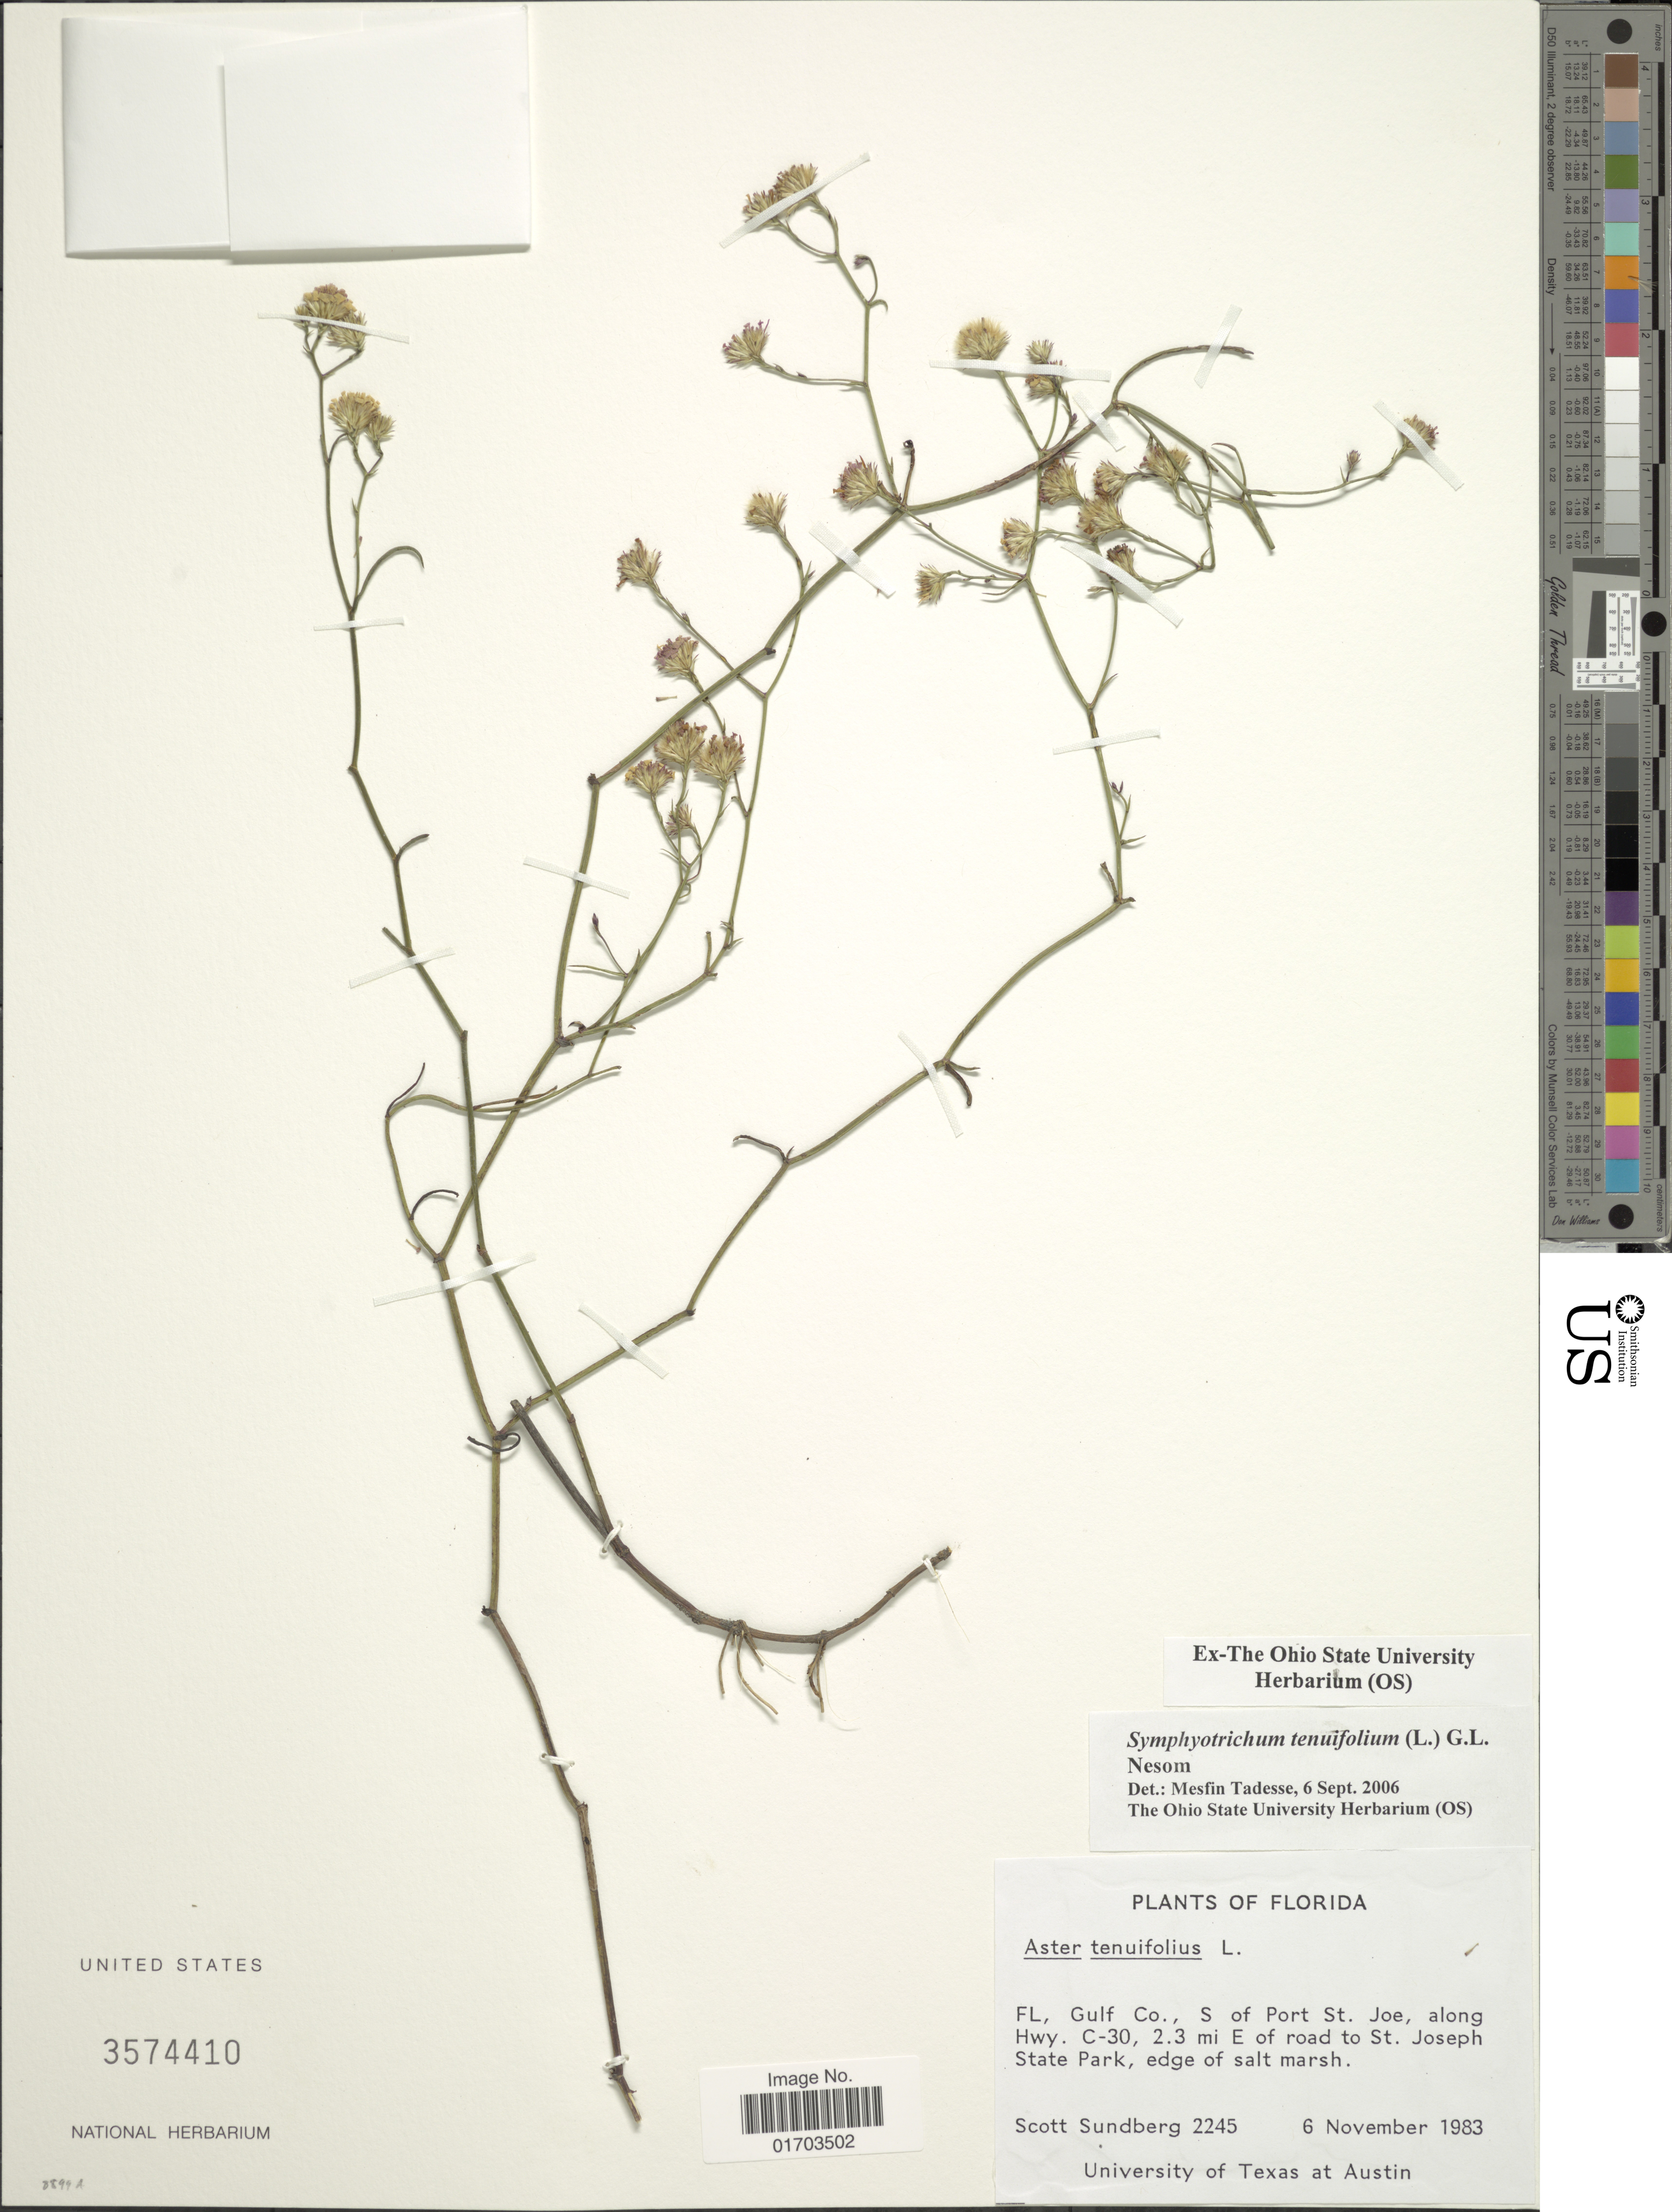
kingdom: Plantae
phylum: Tracheophyta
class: Magnoliopsida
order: Asterales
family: Asteraceae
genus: Symphyotrichum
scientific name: Symphyotrichum tenuifolium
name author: (L.) G.L. Nesom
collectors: S. Sundberg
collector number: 2245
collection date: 1983-11-06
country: United States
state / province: Florida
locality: Gulf Co., S of Port St. Joe, along Hwy. 2.3 mi E of road to St. Joseph State Park, edge of salt marsh.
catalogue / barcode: US 3574410